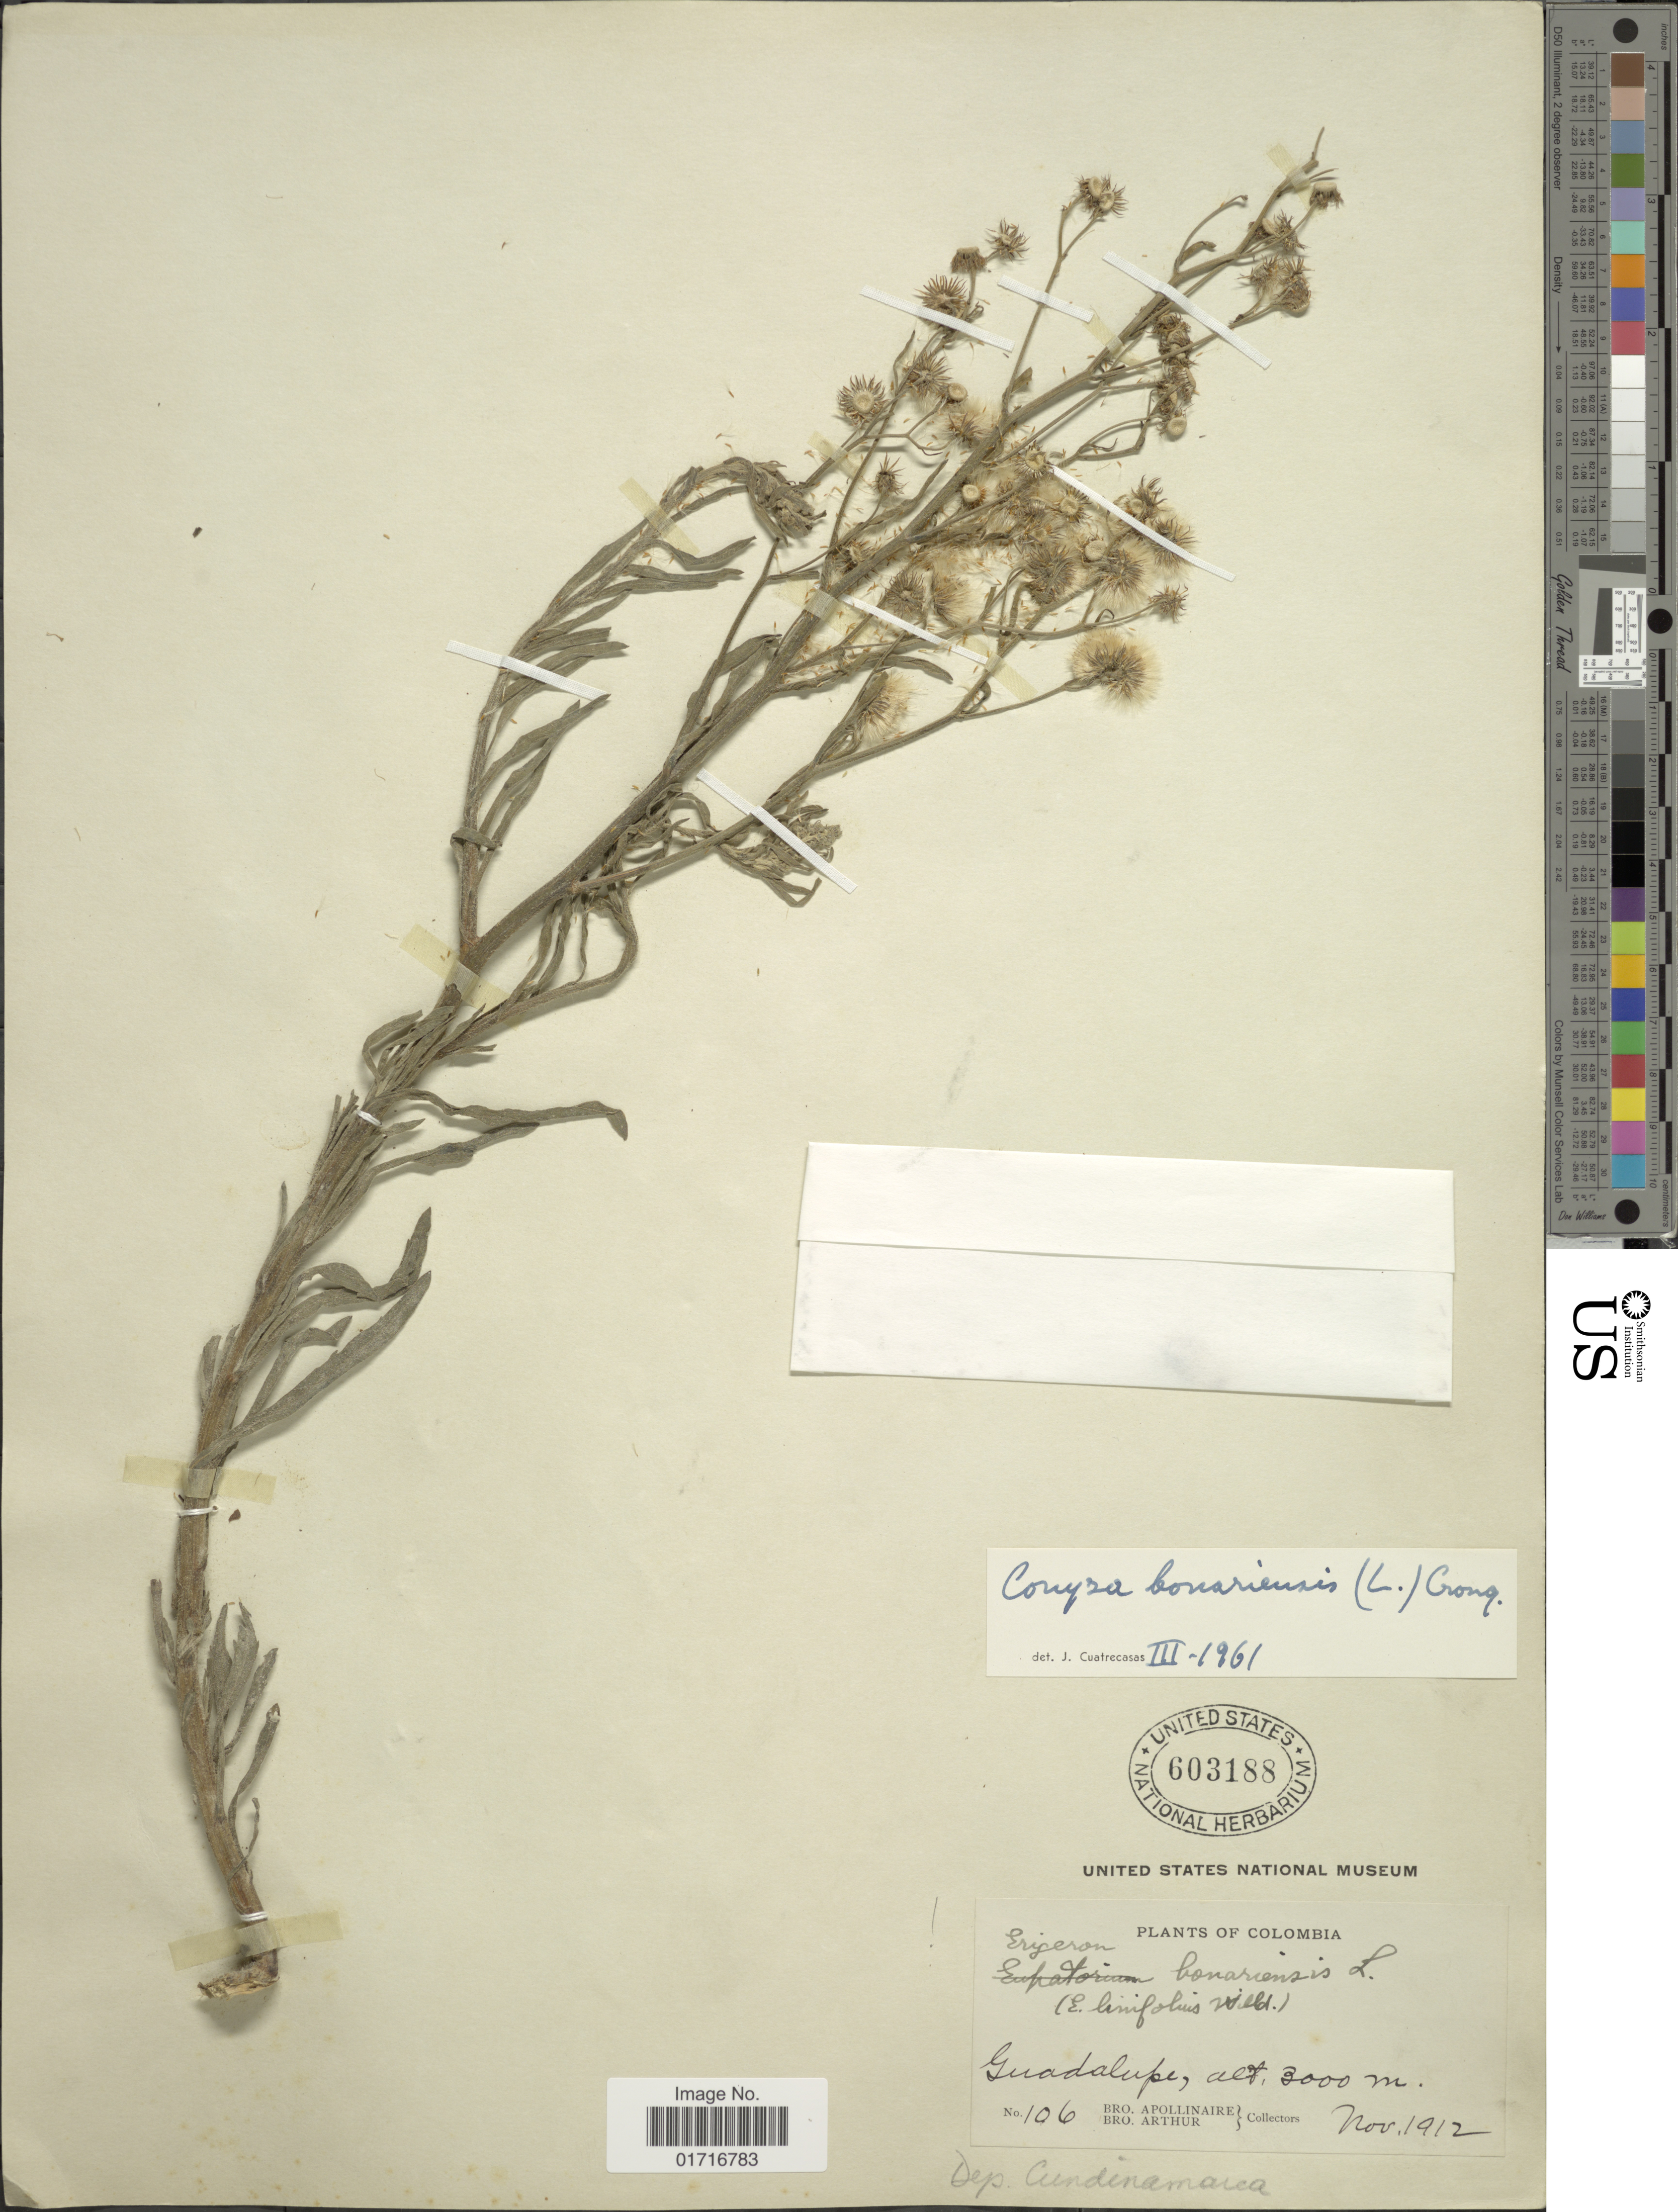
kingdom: Plantae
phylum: Tracheophyta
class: Magnoliopsida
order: Asterales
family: Asteraceae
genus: Conyza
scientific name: Conyza bonariensis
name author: (L.) Cronq.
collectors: Bro. Apollinaire & Bro. Arthur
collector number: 106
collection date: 1912-11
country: Colombia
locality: Guadalupe.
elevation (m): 3000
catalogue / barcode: US 603188